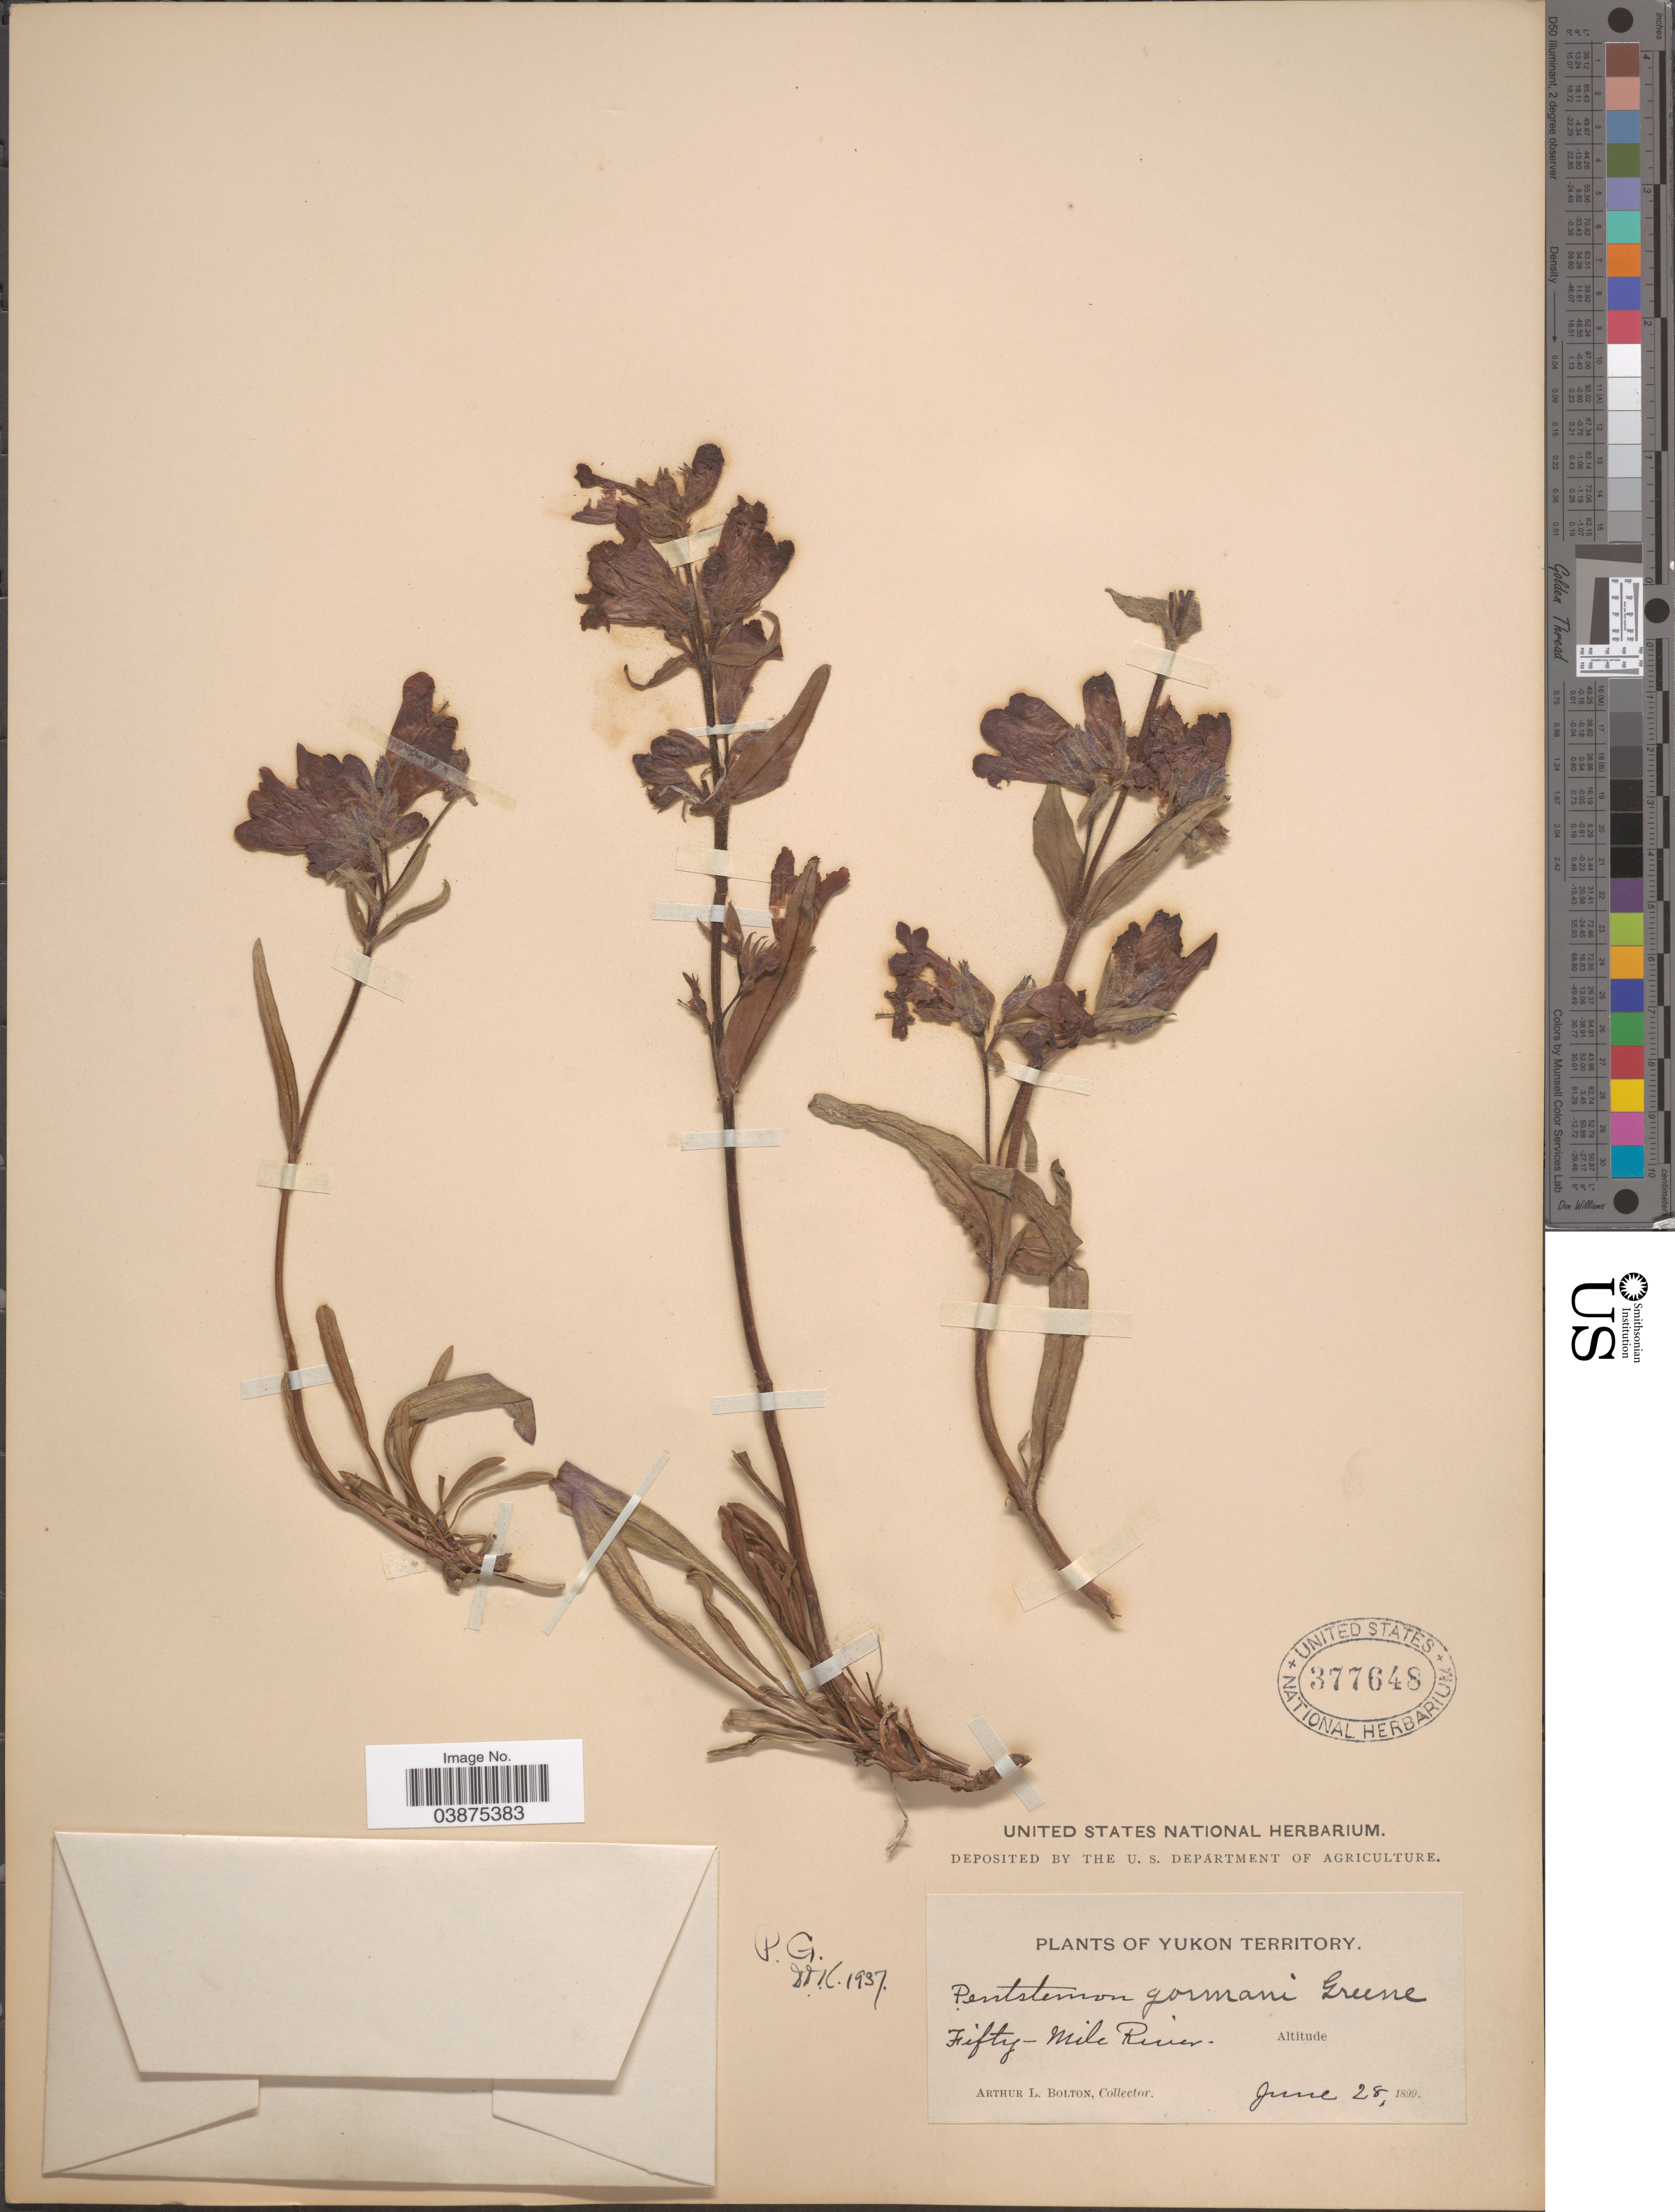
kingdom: Plantae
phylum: Tracheophyta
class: Magnoliopsida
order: Lamiales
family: Plantaginaceae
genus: Penstemon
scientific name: Penstemon gormanii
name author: Greene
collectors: A. Bolton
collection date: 1899-06-28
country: Canada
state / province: Yukon Territory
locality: Fifty-Mile River.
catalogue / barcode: US 377648